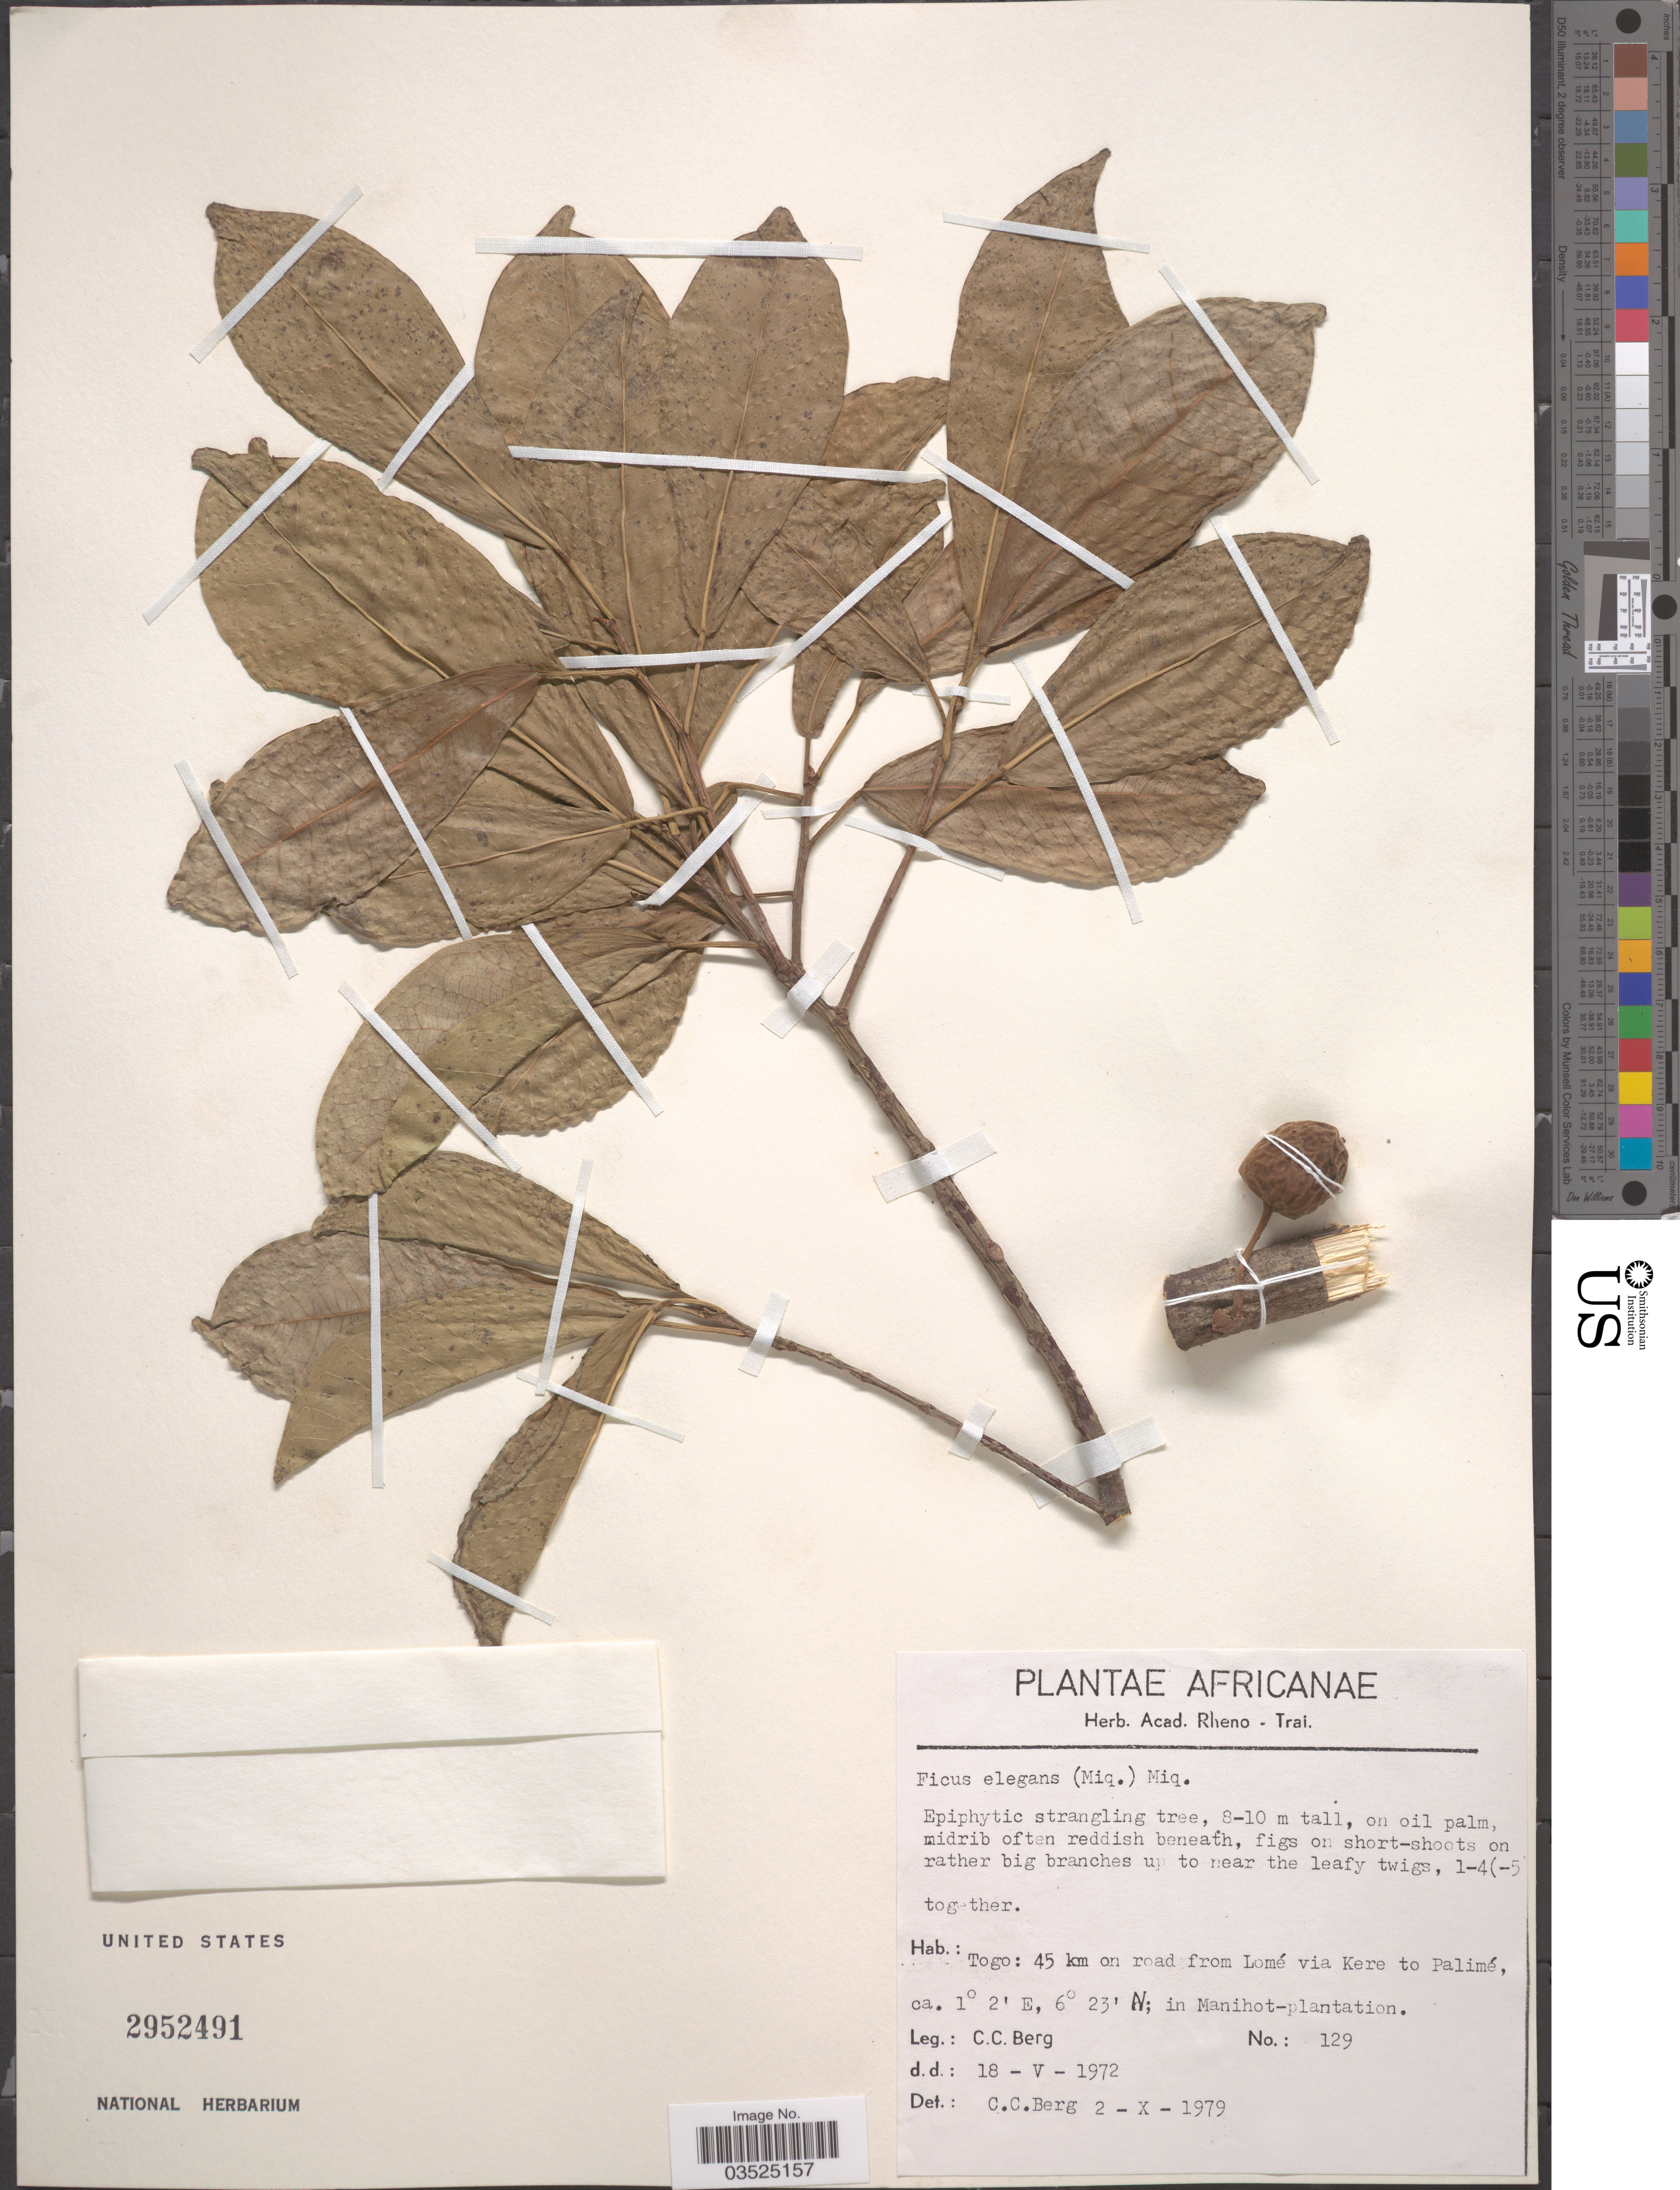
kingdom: Plantae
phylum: Tracheophyta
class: Magnoliopsida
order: Rosales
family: Moraceae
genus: Ficus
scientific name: Ficus elegans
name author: Miq.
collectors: C. C. Berg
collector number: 129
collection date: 1972-05-18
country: Togo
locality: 45 km on road from Lomé via Kere to Palimé. In Manihot-plantation.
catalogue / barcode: US 2952491